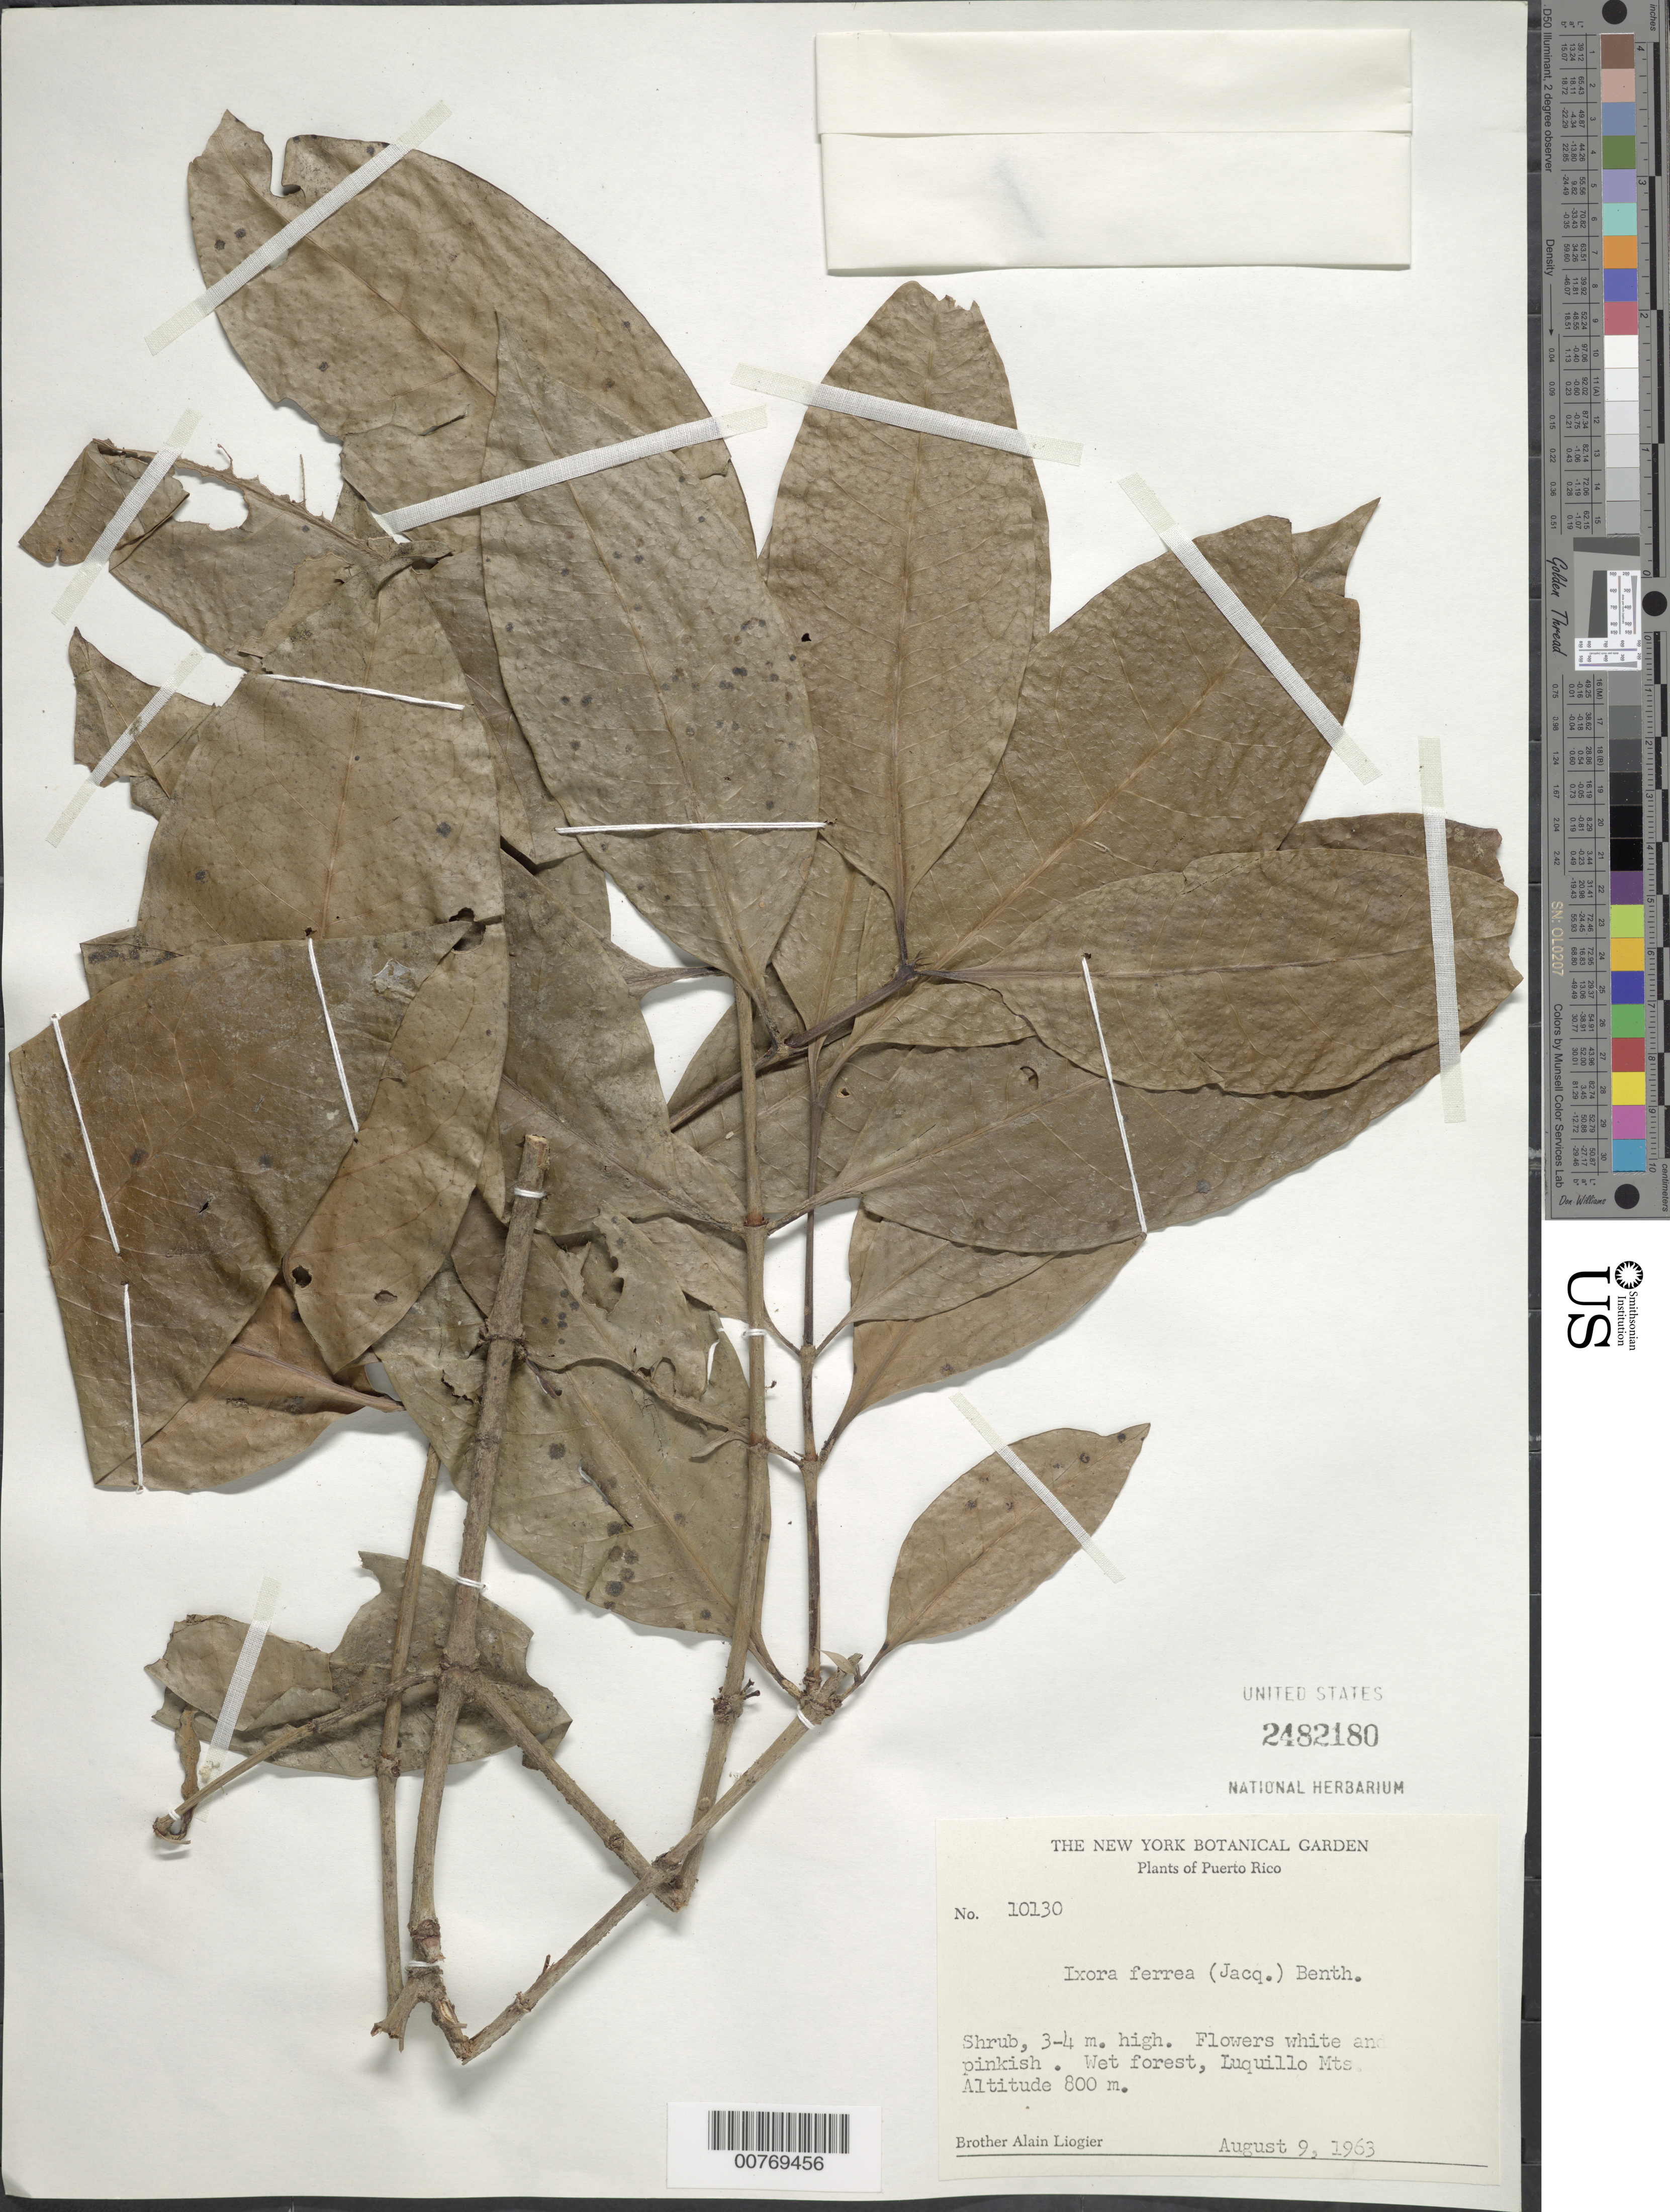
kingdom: Plantae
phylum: Tracheophyta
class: Magnoliopsida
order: Gentianales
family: Rubiaceae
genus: Ixora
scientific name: Ixora ferrea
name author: (Jacq.) Benth.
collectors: A. H. Liogier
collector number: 10130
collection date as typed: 09 Aug 1963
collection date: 1963-08-09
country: Puerto Rico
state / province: Luquillo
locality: Luquillo Mts.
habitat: Wet forest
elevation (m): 800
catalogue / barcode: US 2482180